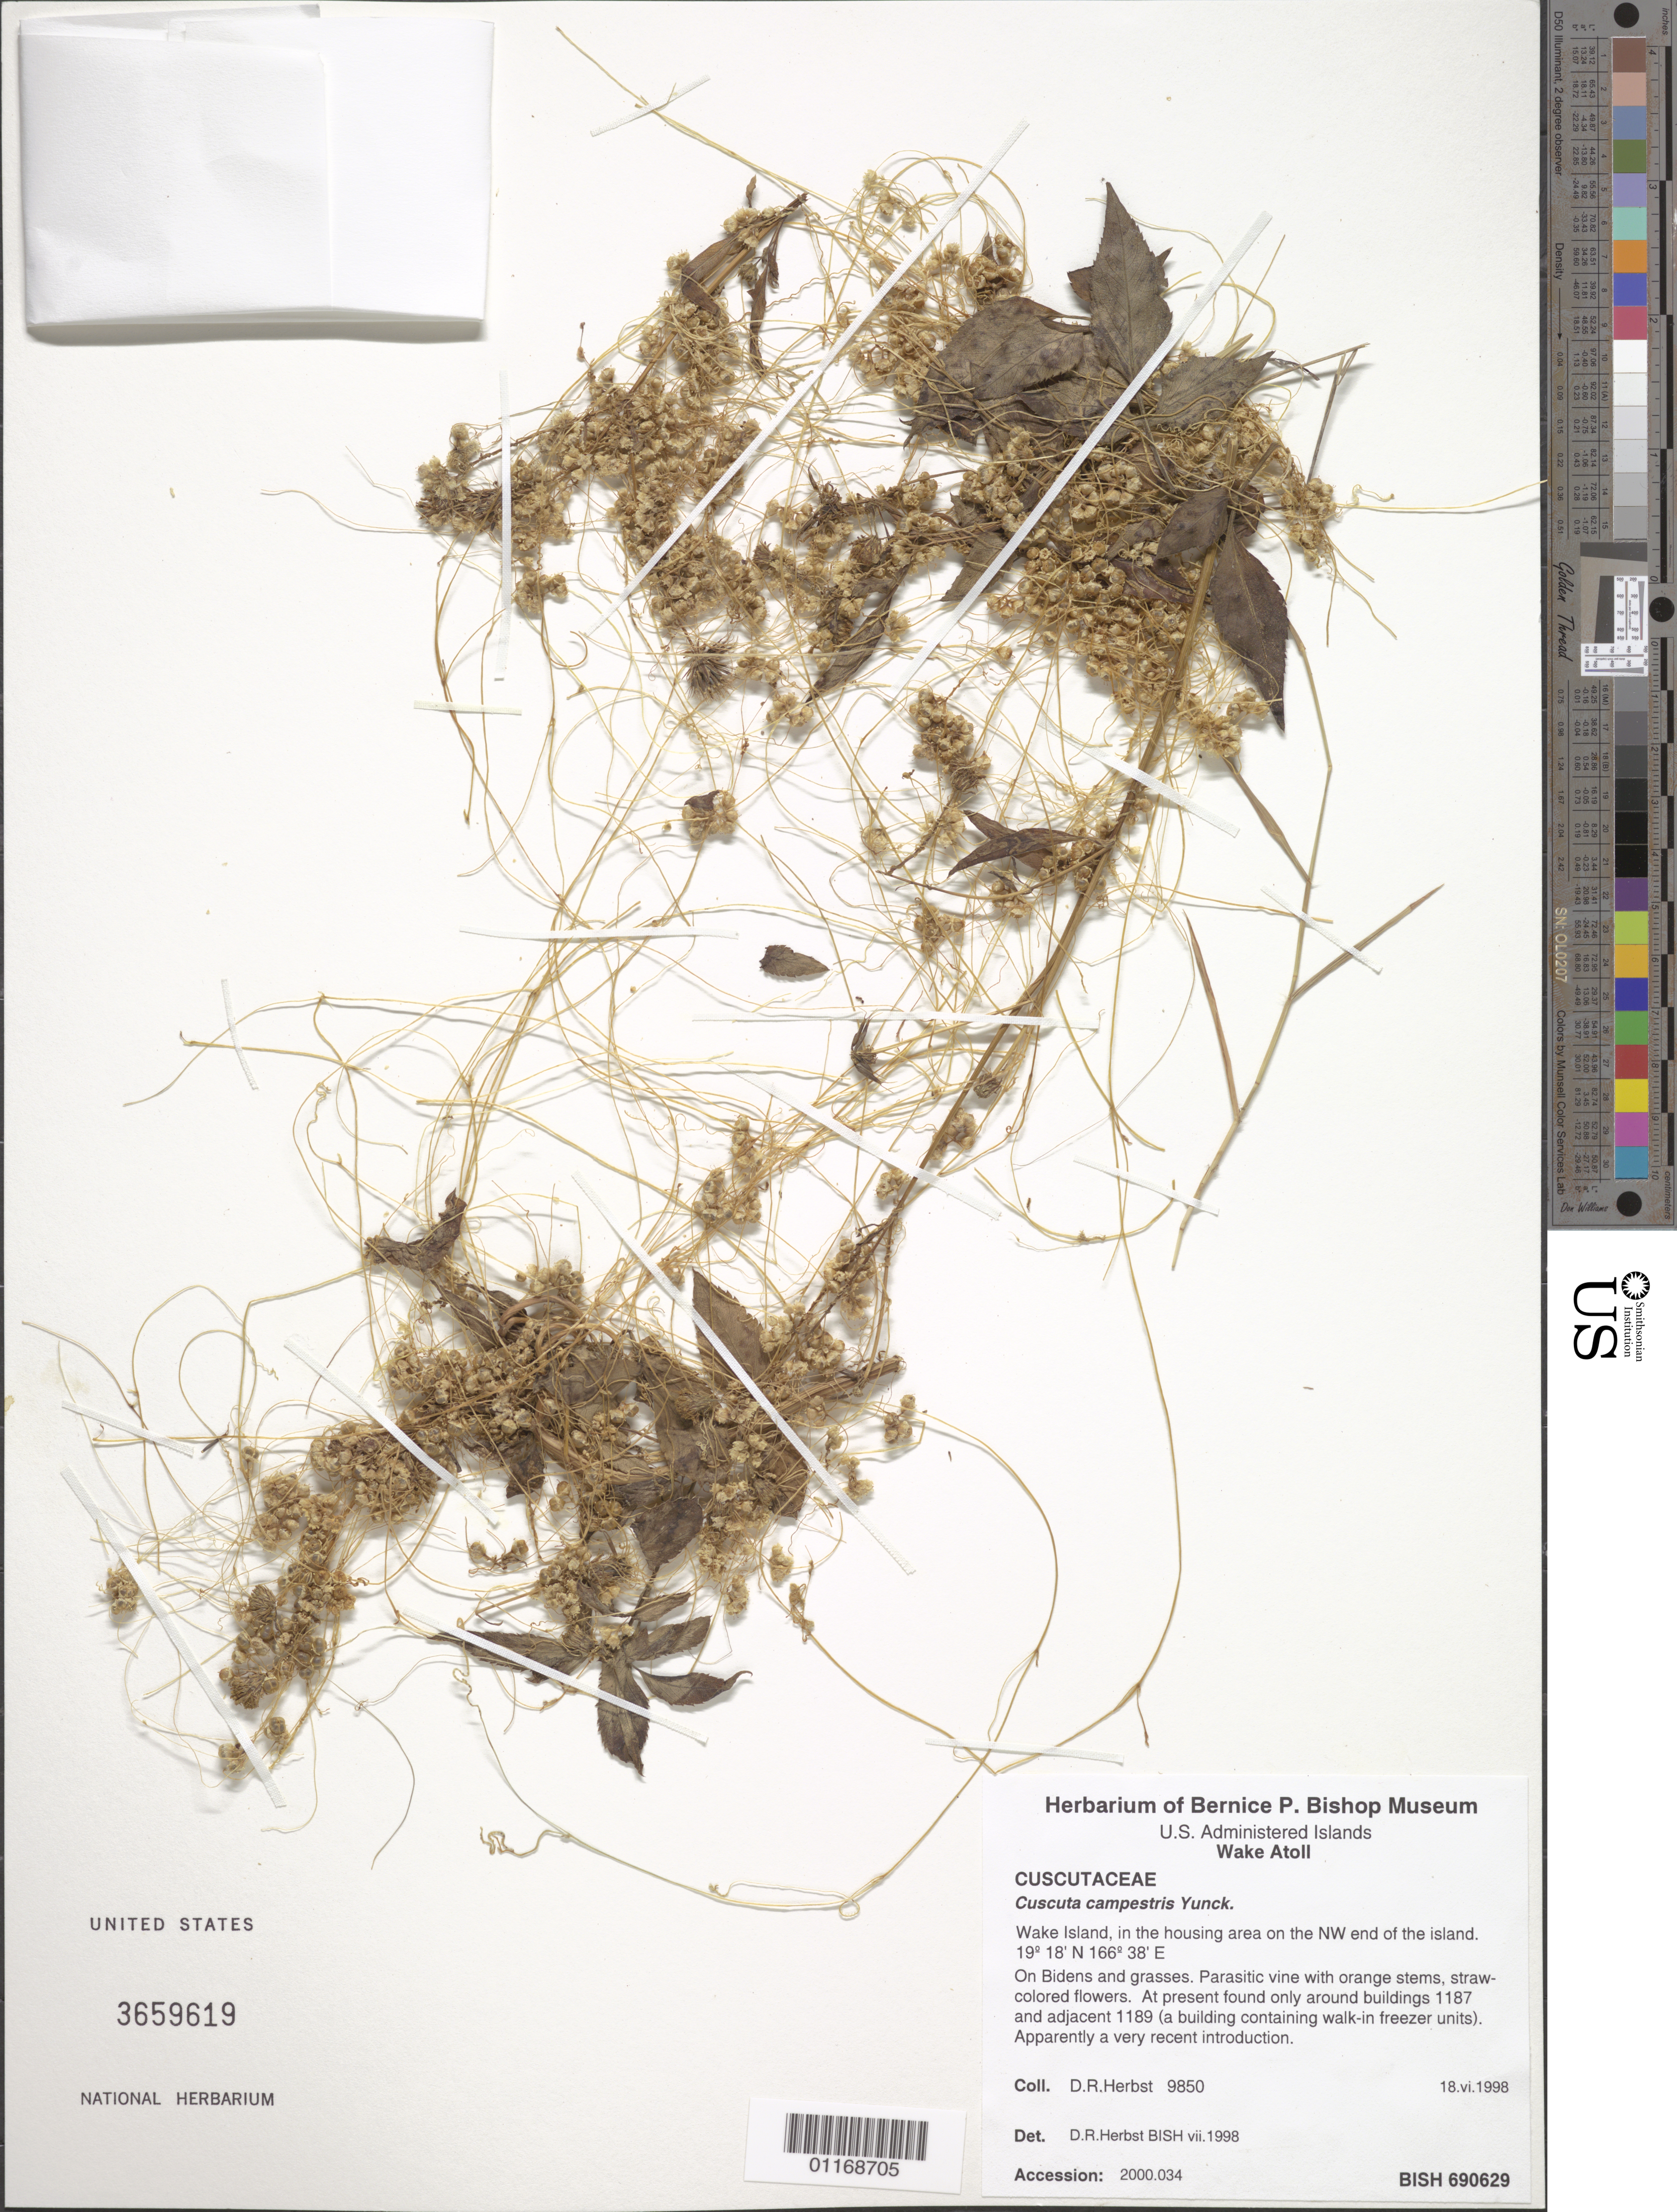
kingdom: Plantae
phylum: Tracheophyta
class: Magnoliopsida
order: Solanales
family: Convolvulaceae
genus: Cuscuta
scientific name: Cuscuta campestris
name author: Yunck.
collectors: D. R. Herbst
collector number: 9850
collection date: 1998-06-18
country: U.S. Administered Pacific Islands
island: Wake Atoll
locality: In the housing area on the NW end of Wake Island, around buildings 1187 and adjacent 1189.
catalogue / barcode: US 3659619